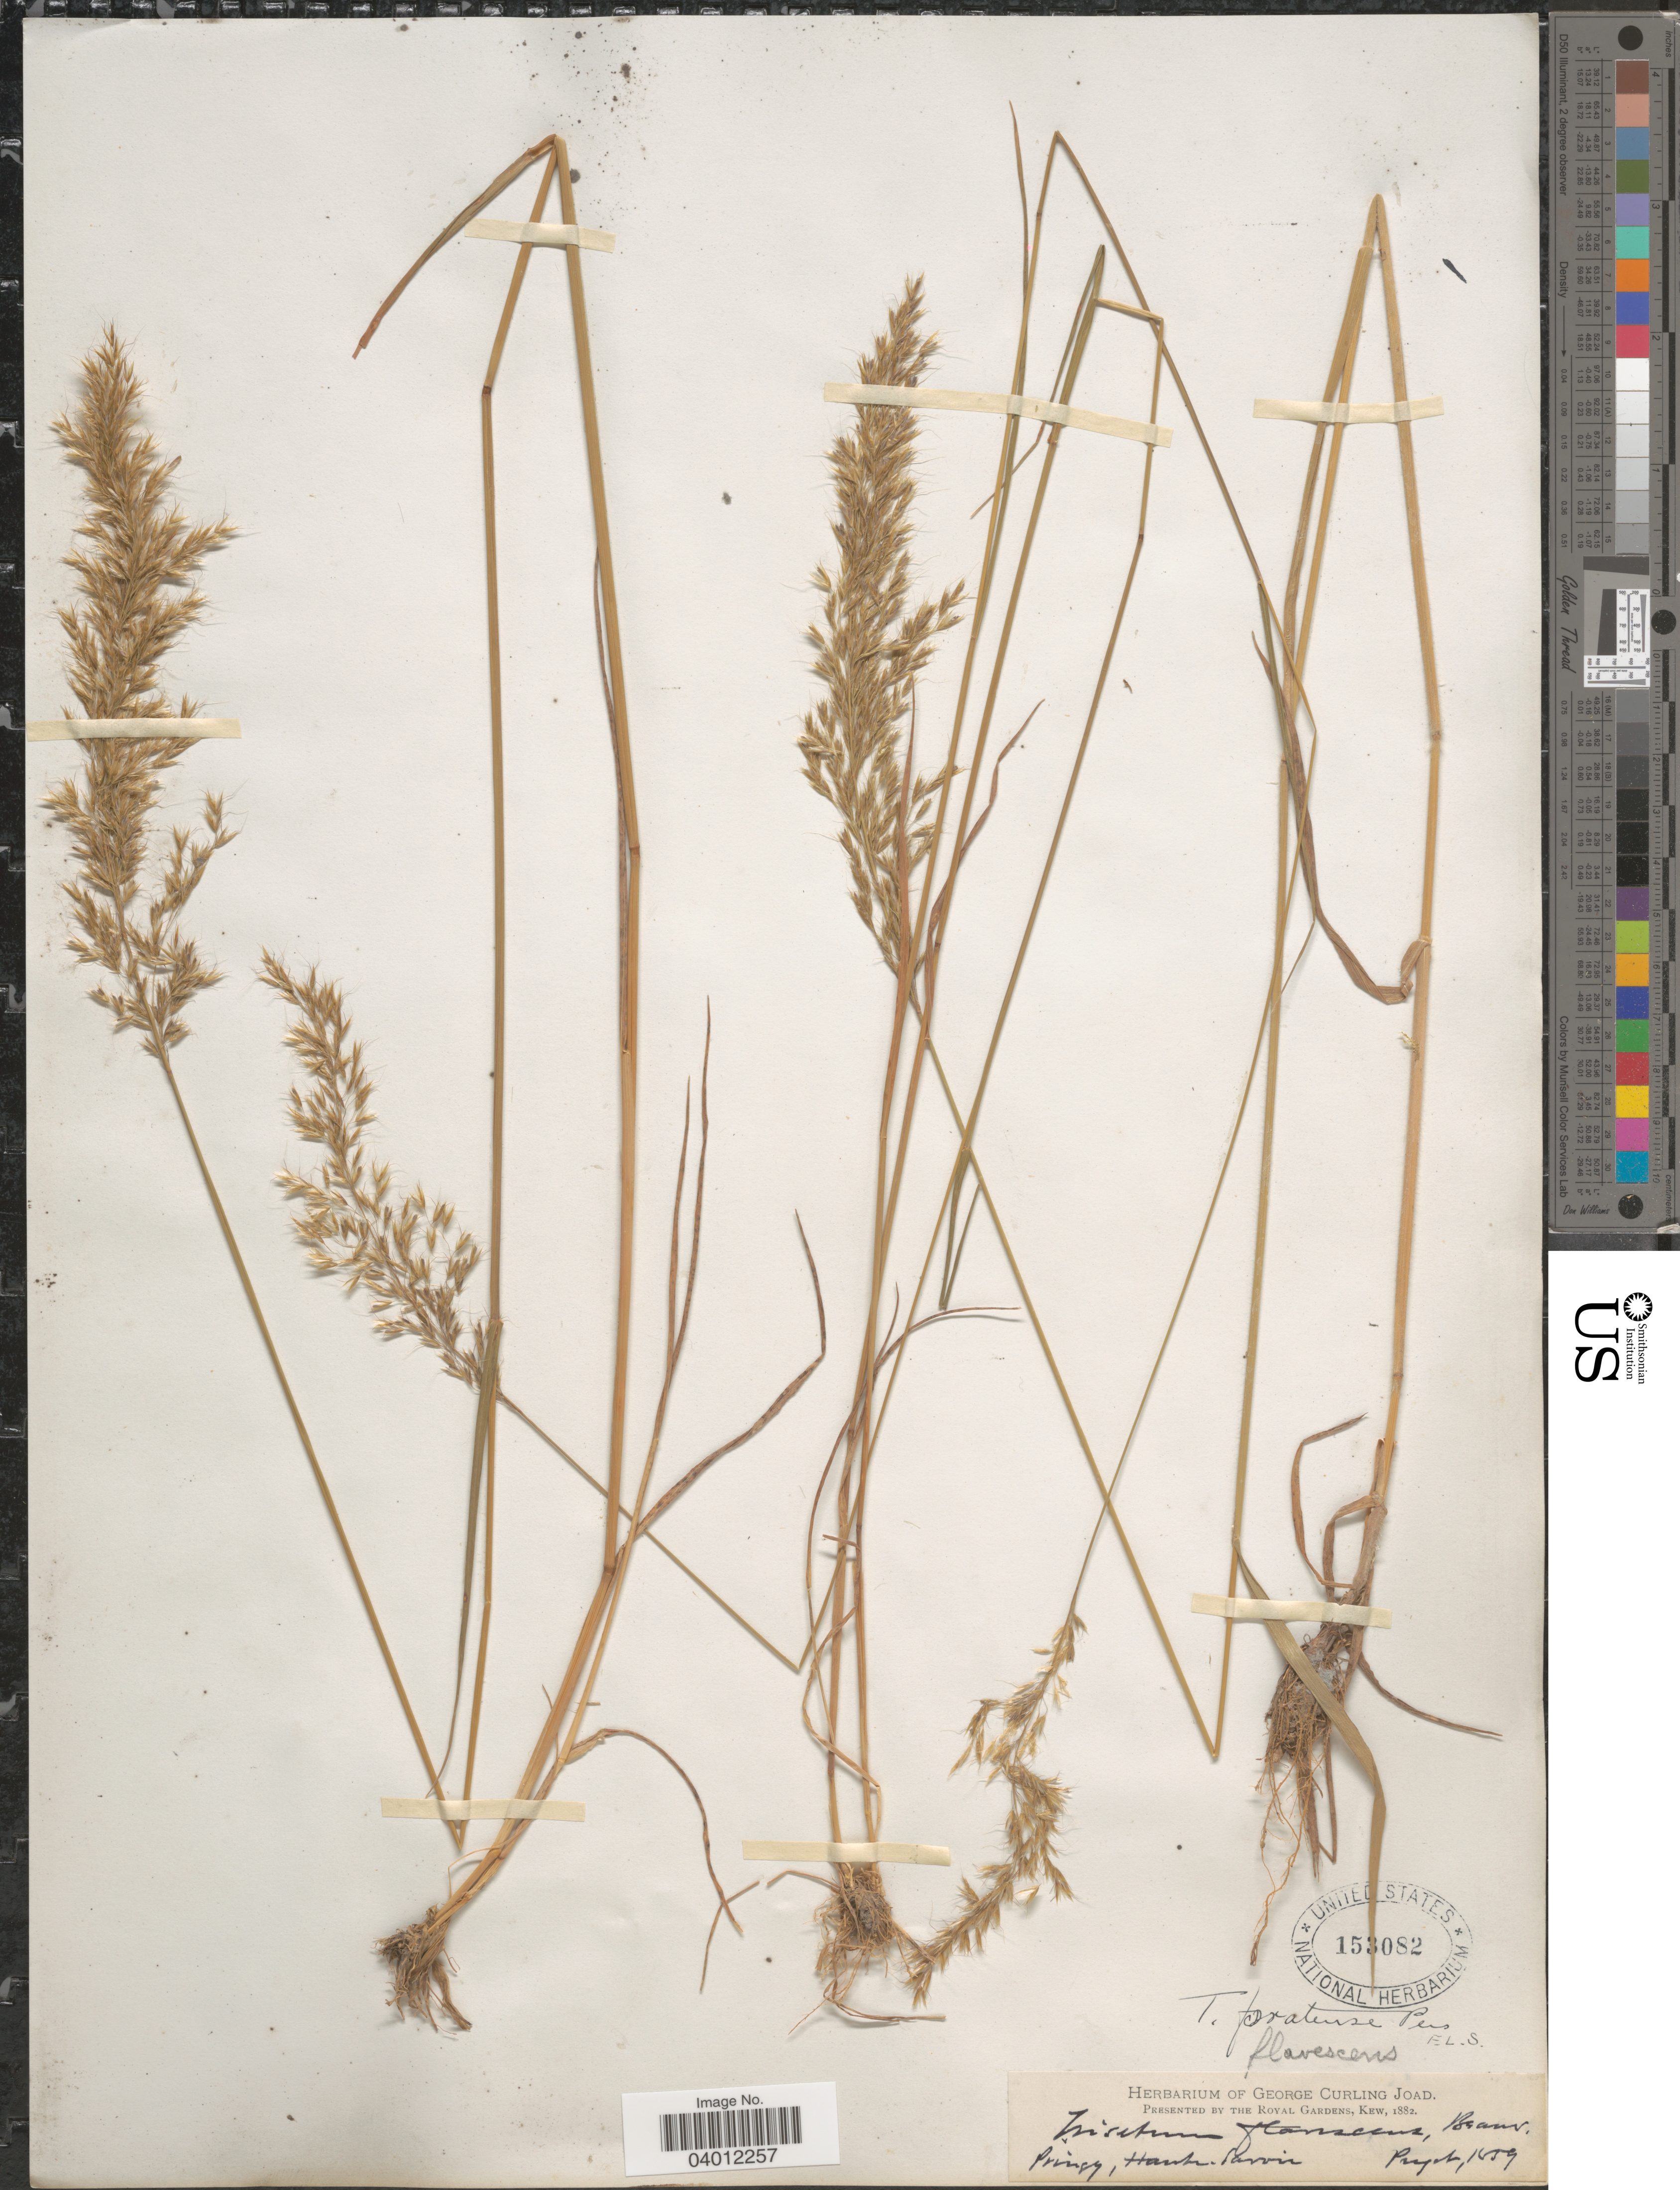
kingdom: Plantae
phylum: Tracheophyta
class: Liliopsida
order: Poales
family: Poaceae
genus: Trisetum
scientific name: Trisetum flavescens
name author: (L.) P. Beauv.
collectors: -. Puget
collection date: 1859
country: France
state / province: Auvergne-Rhône-Alpes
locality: Pingy, Haute Savoie.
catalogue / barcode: US 153082